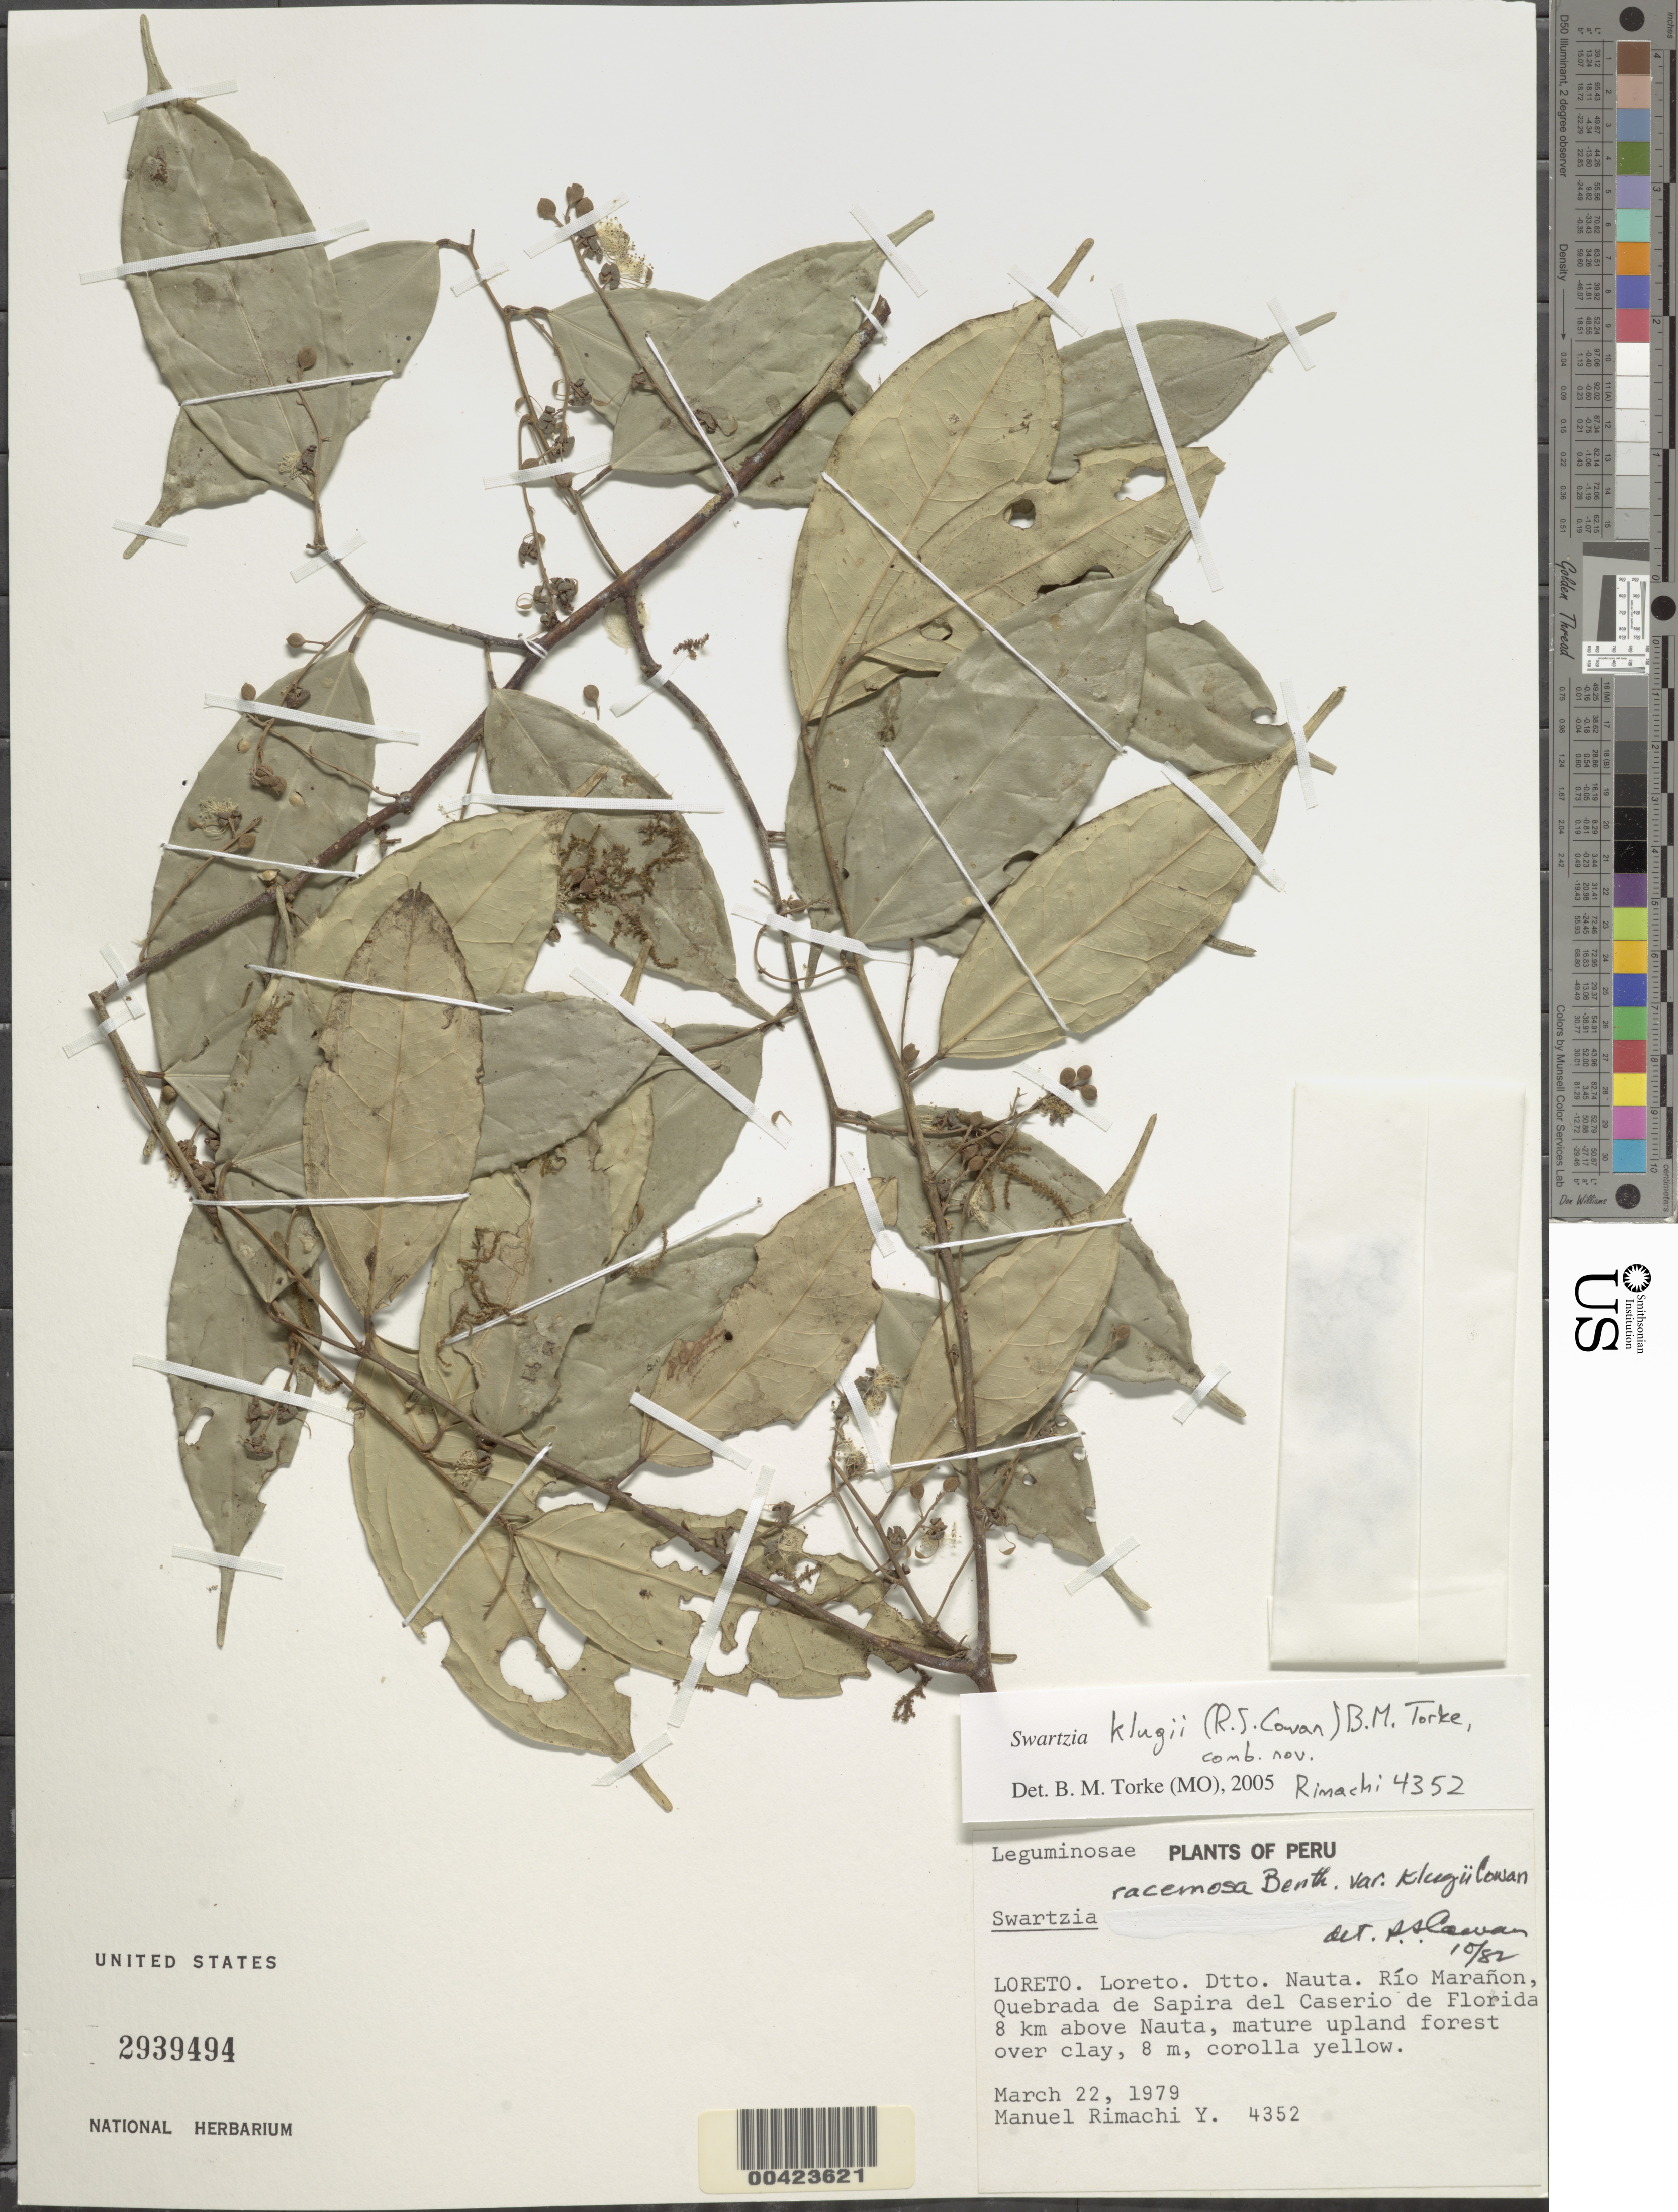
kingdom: Plantae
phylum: Tracheophyta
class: Magnoliopsida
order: Fabales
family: Fabaceae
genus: Swartzia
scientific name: Swartzia klugii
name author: (R.S. Cowan) Torke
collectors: M. Rimachi Y.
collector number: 4352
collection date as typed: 22 Mar 1979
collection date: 1979-03-22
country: Peru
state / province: Loreto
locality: Nauta, 8 km above; Quebrada de Sapira del Caserio de Florida; Rio Maranon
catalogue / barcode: US 2939494